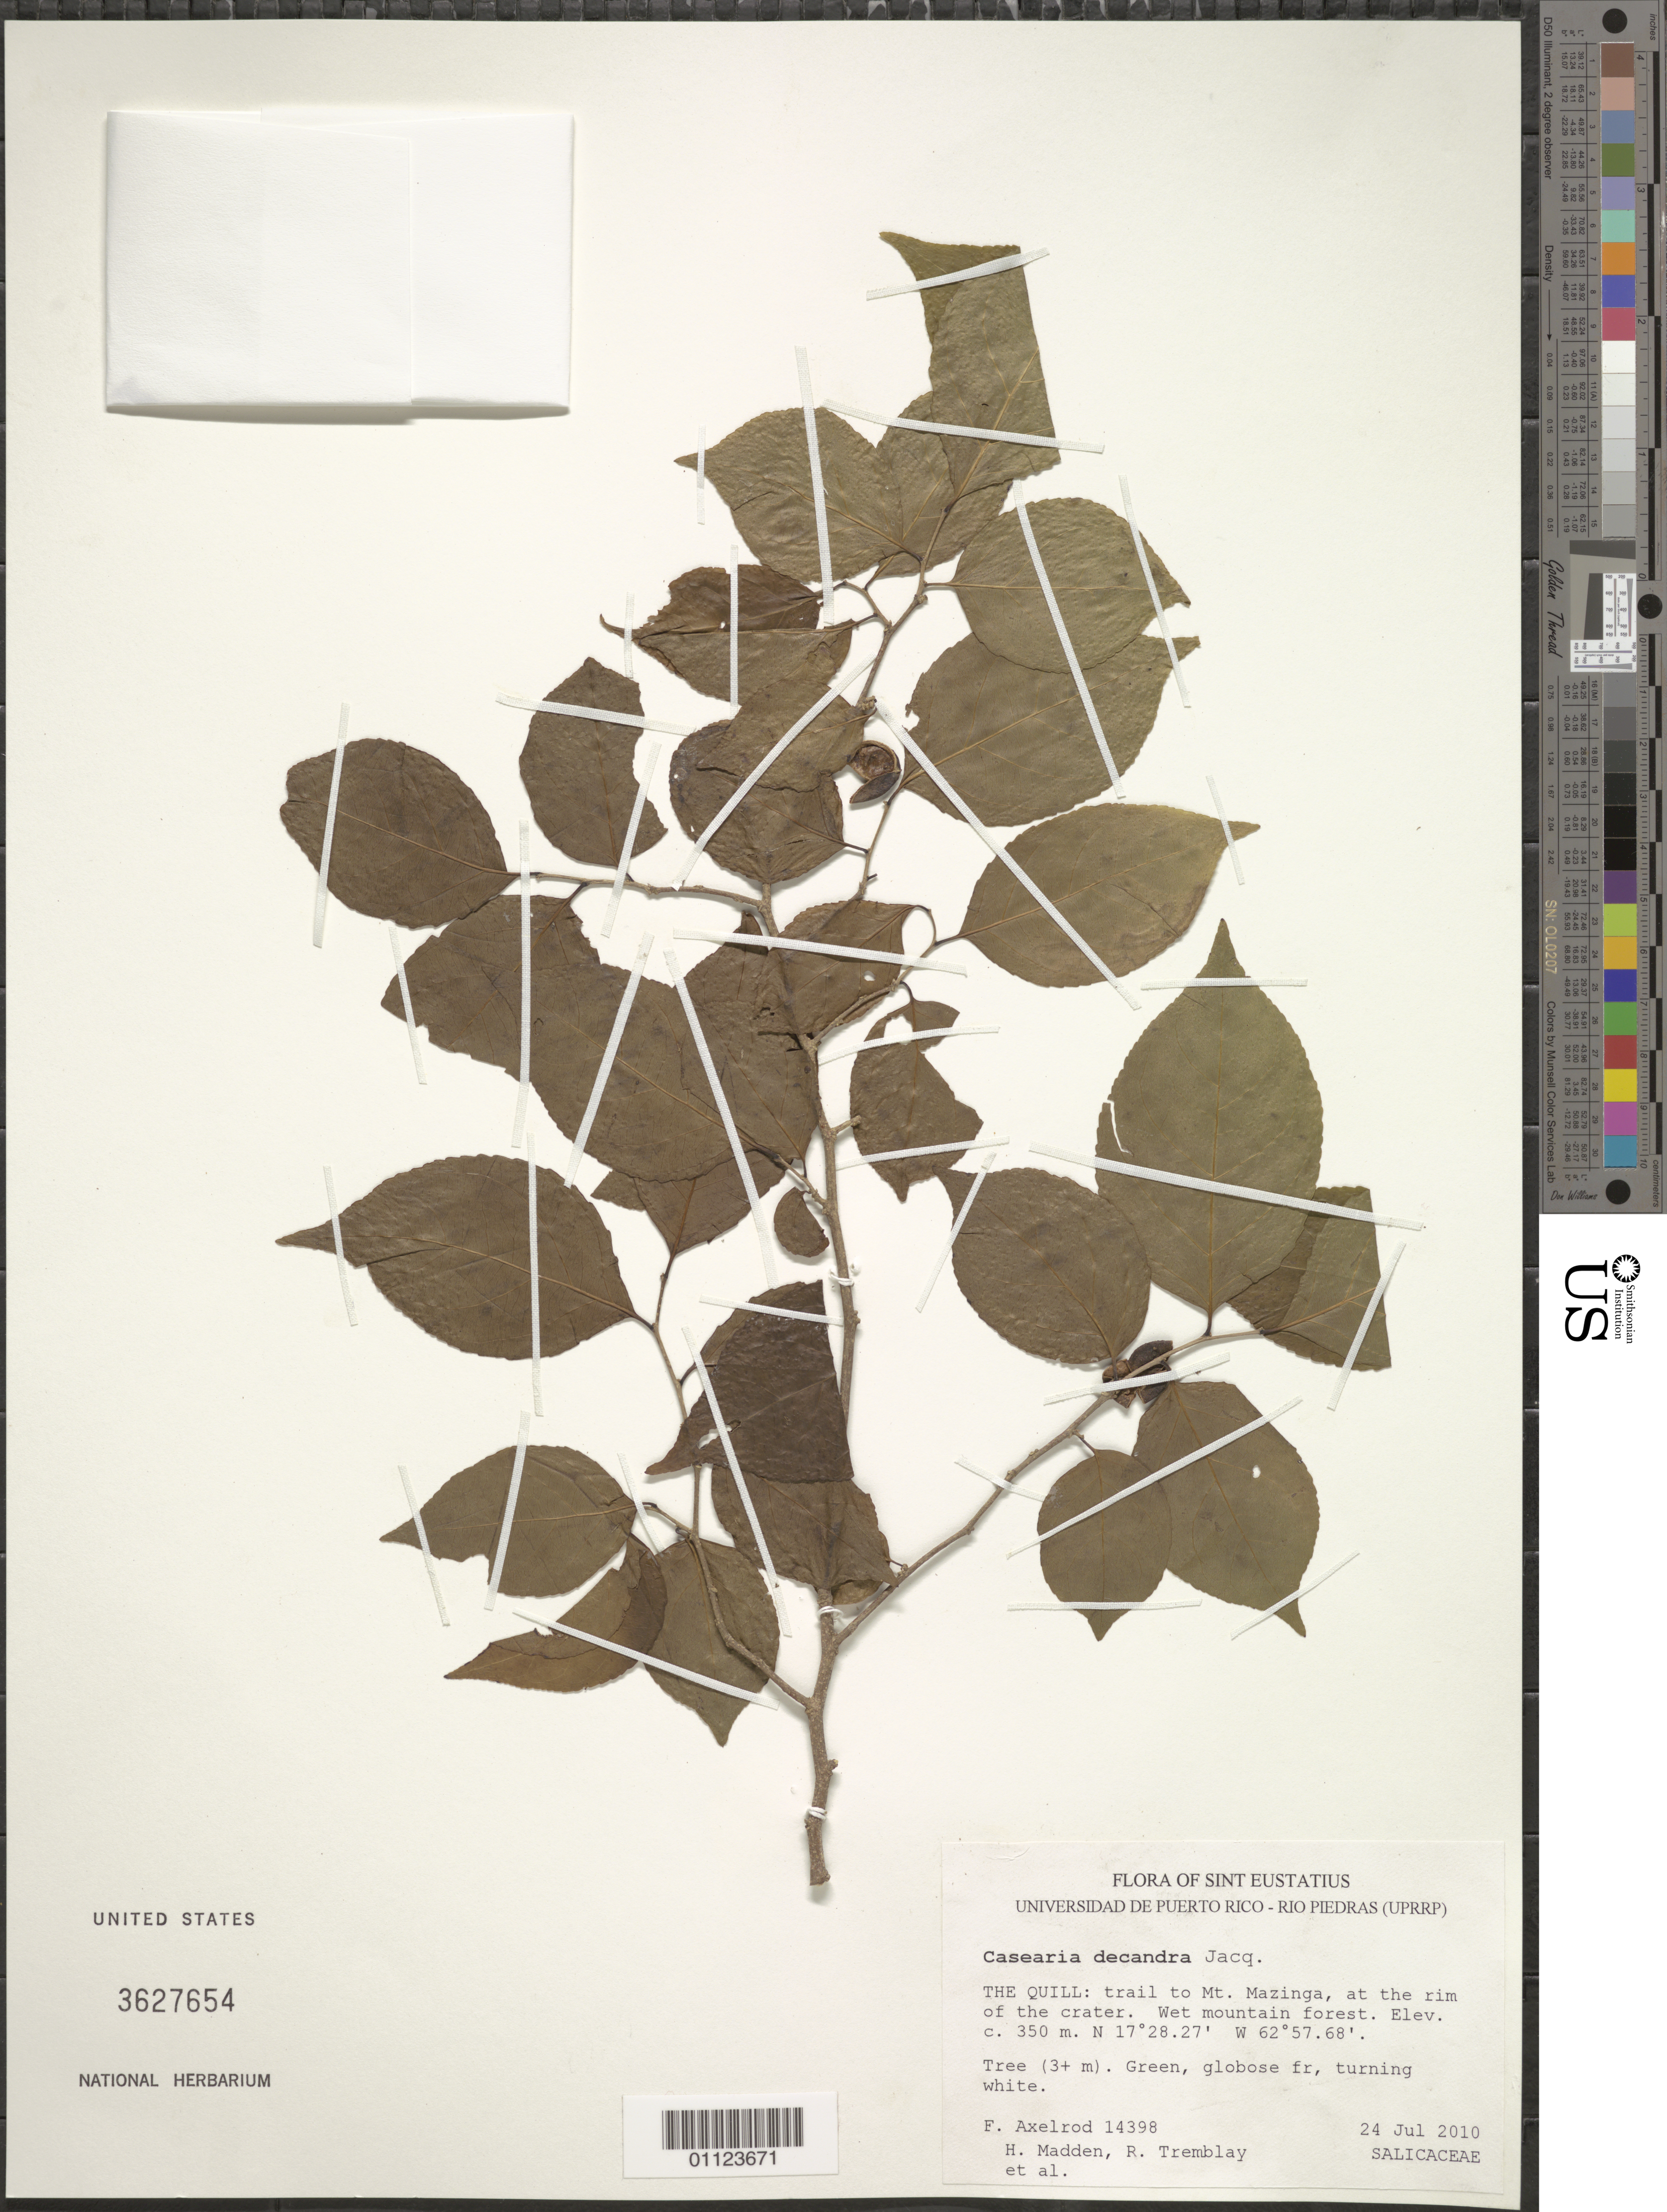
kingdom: Plantae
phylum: Tracheophyta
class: Magnoliopsida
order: Malpighiales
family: Salicaceae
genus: Casearia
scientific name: Casearia decandra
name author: Jacq.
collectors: F. S. Axelrod, H. Madden & R. L. Tremblay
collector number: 14398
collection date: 2010-07-24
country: Puerto Rico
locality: The Quill: trail to Mt. Mazinga, at the rim of the crater.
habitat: Wet mountain forest.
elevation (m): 350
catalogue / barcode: US 3627654